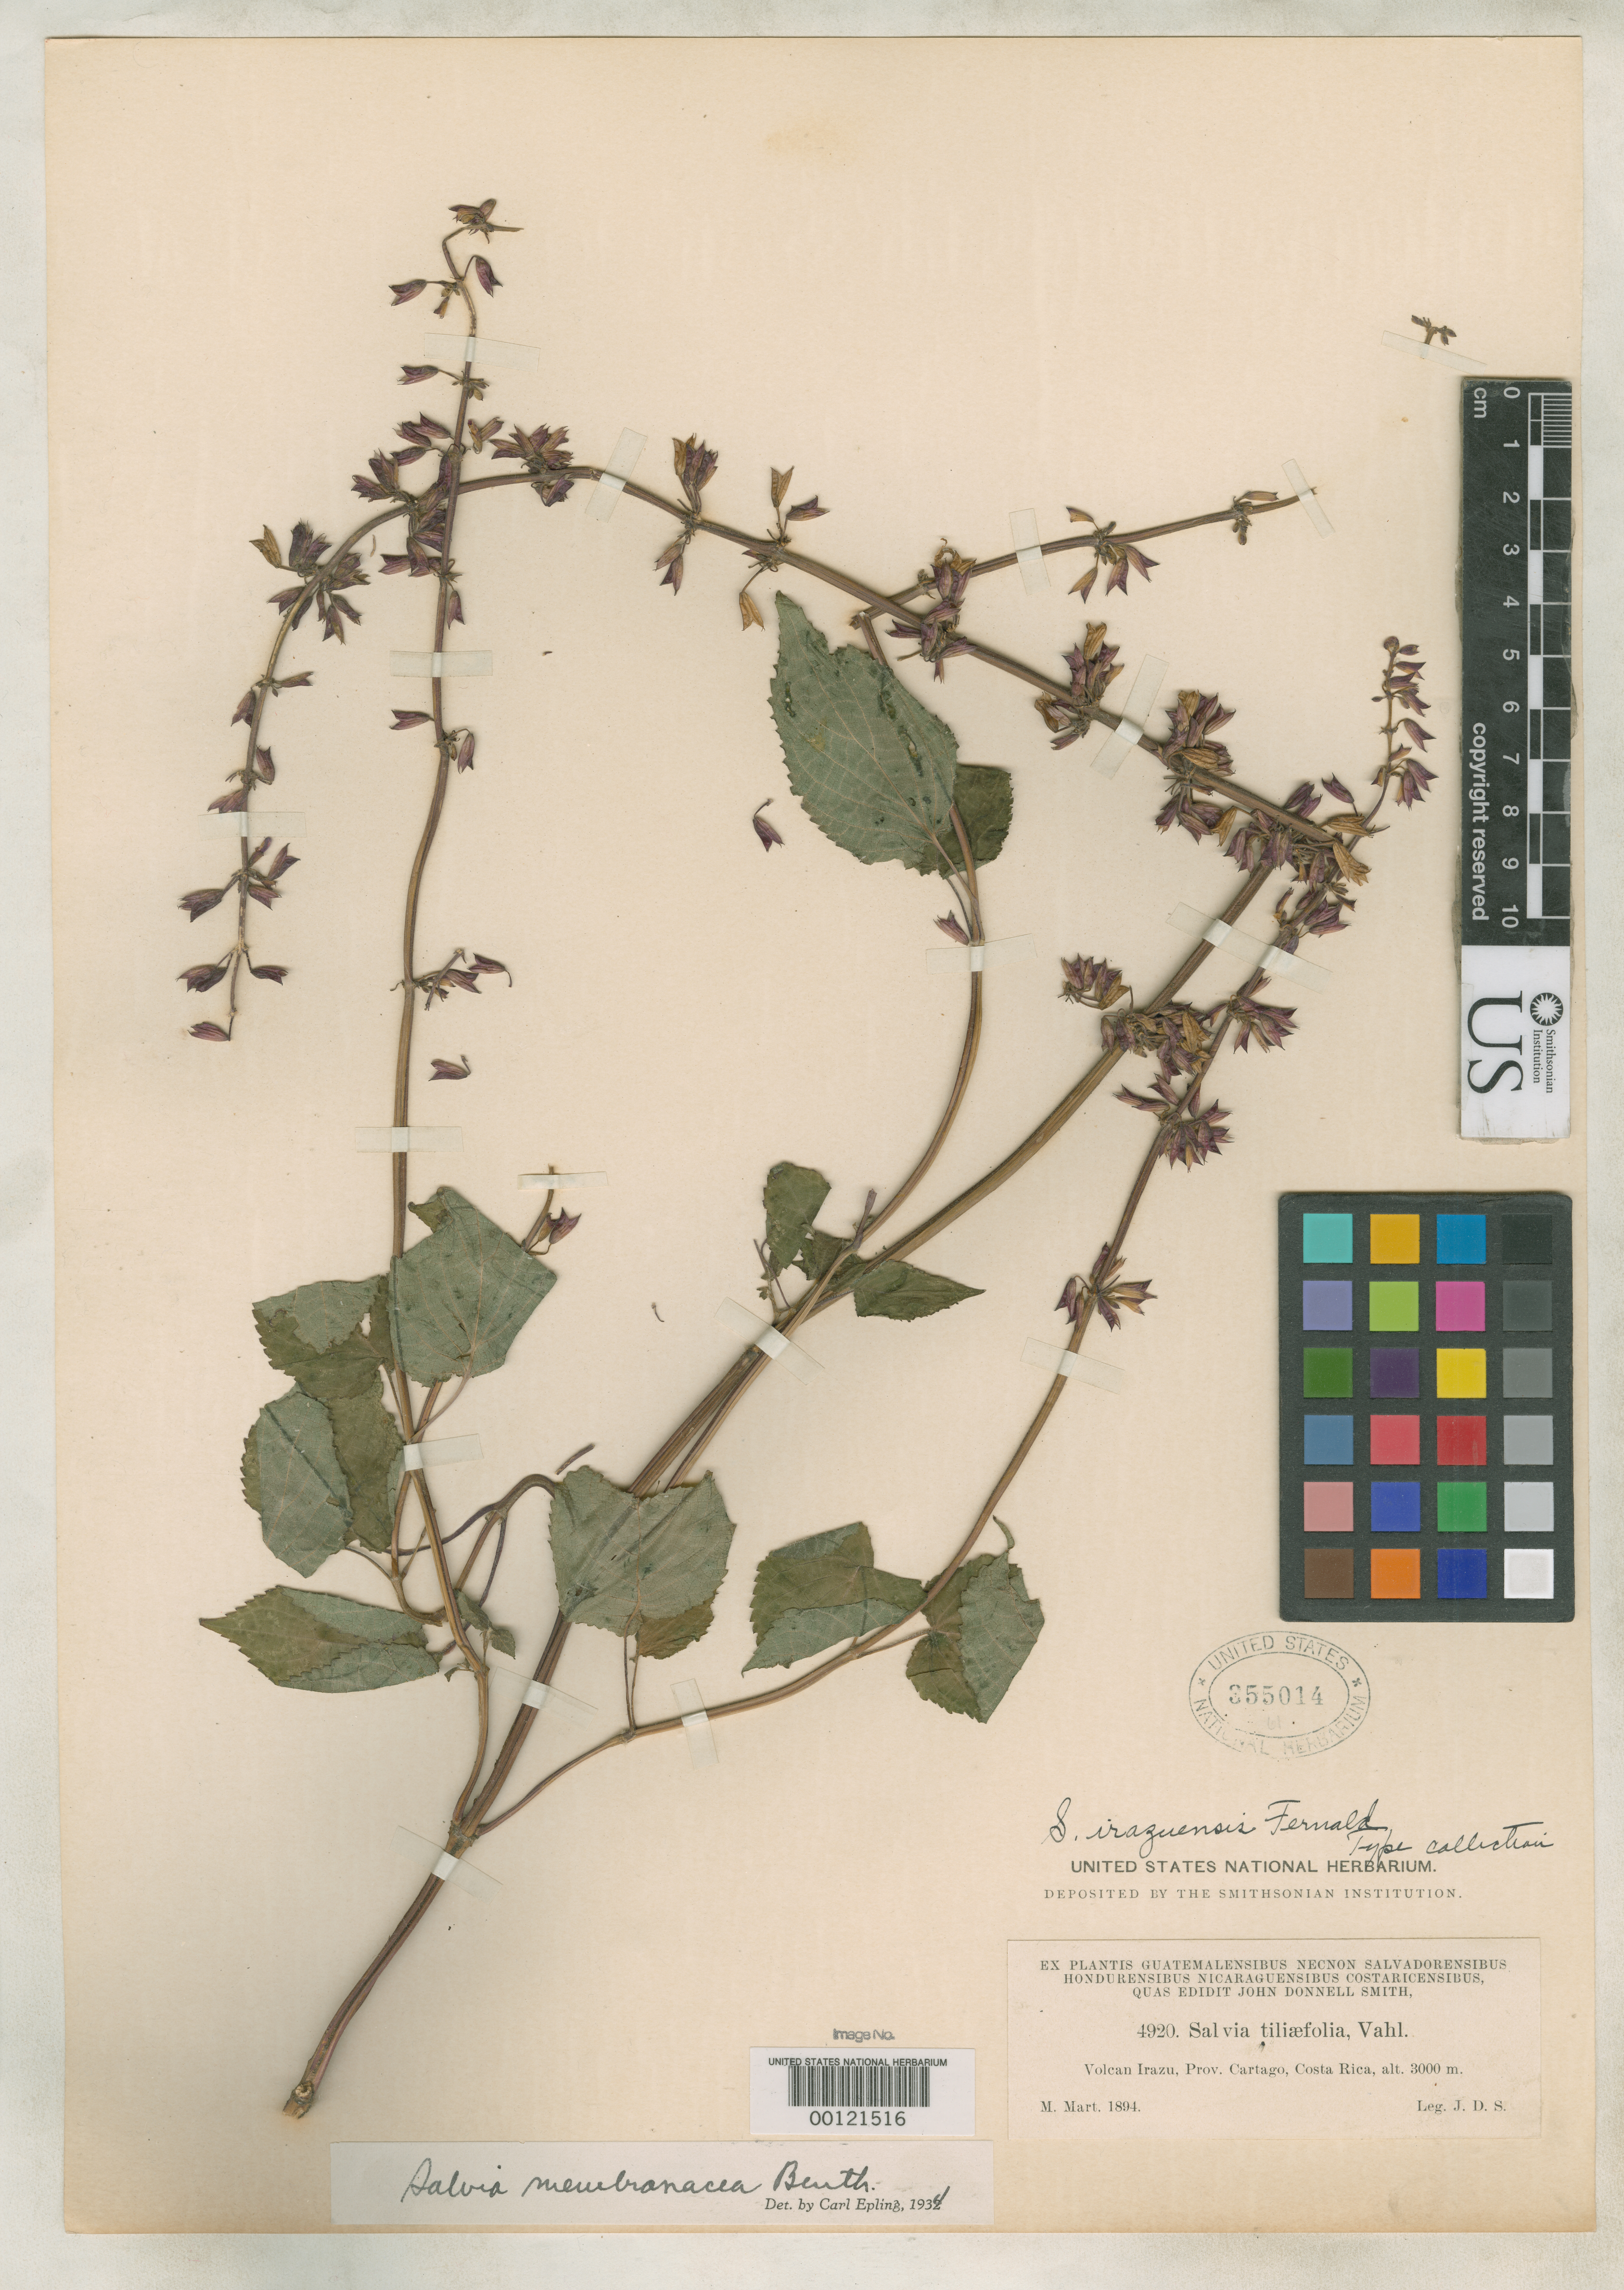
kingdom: Plantae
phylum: Tracheophyta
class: Magnoliopsida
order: Lamiales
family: Lamiaceae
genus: Salvia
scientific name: Salvia irazuensis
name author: Fernald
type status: Isotype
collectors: J. Donnell Smith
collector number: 4920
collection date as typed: Mar 1894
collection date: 1894-03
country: Costa Rica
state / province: Cartago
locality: Volcan Irazu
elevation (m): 3000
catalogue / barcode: US 355014